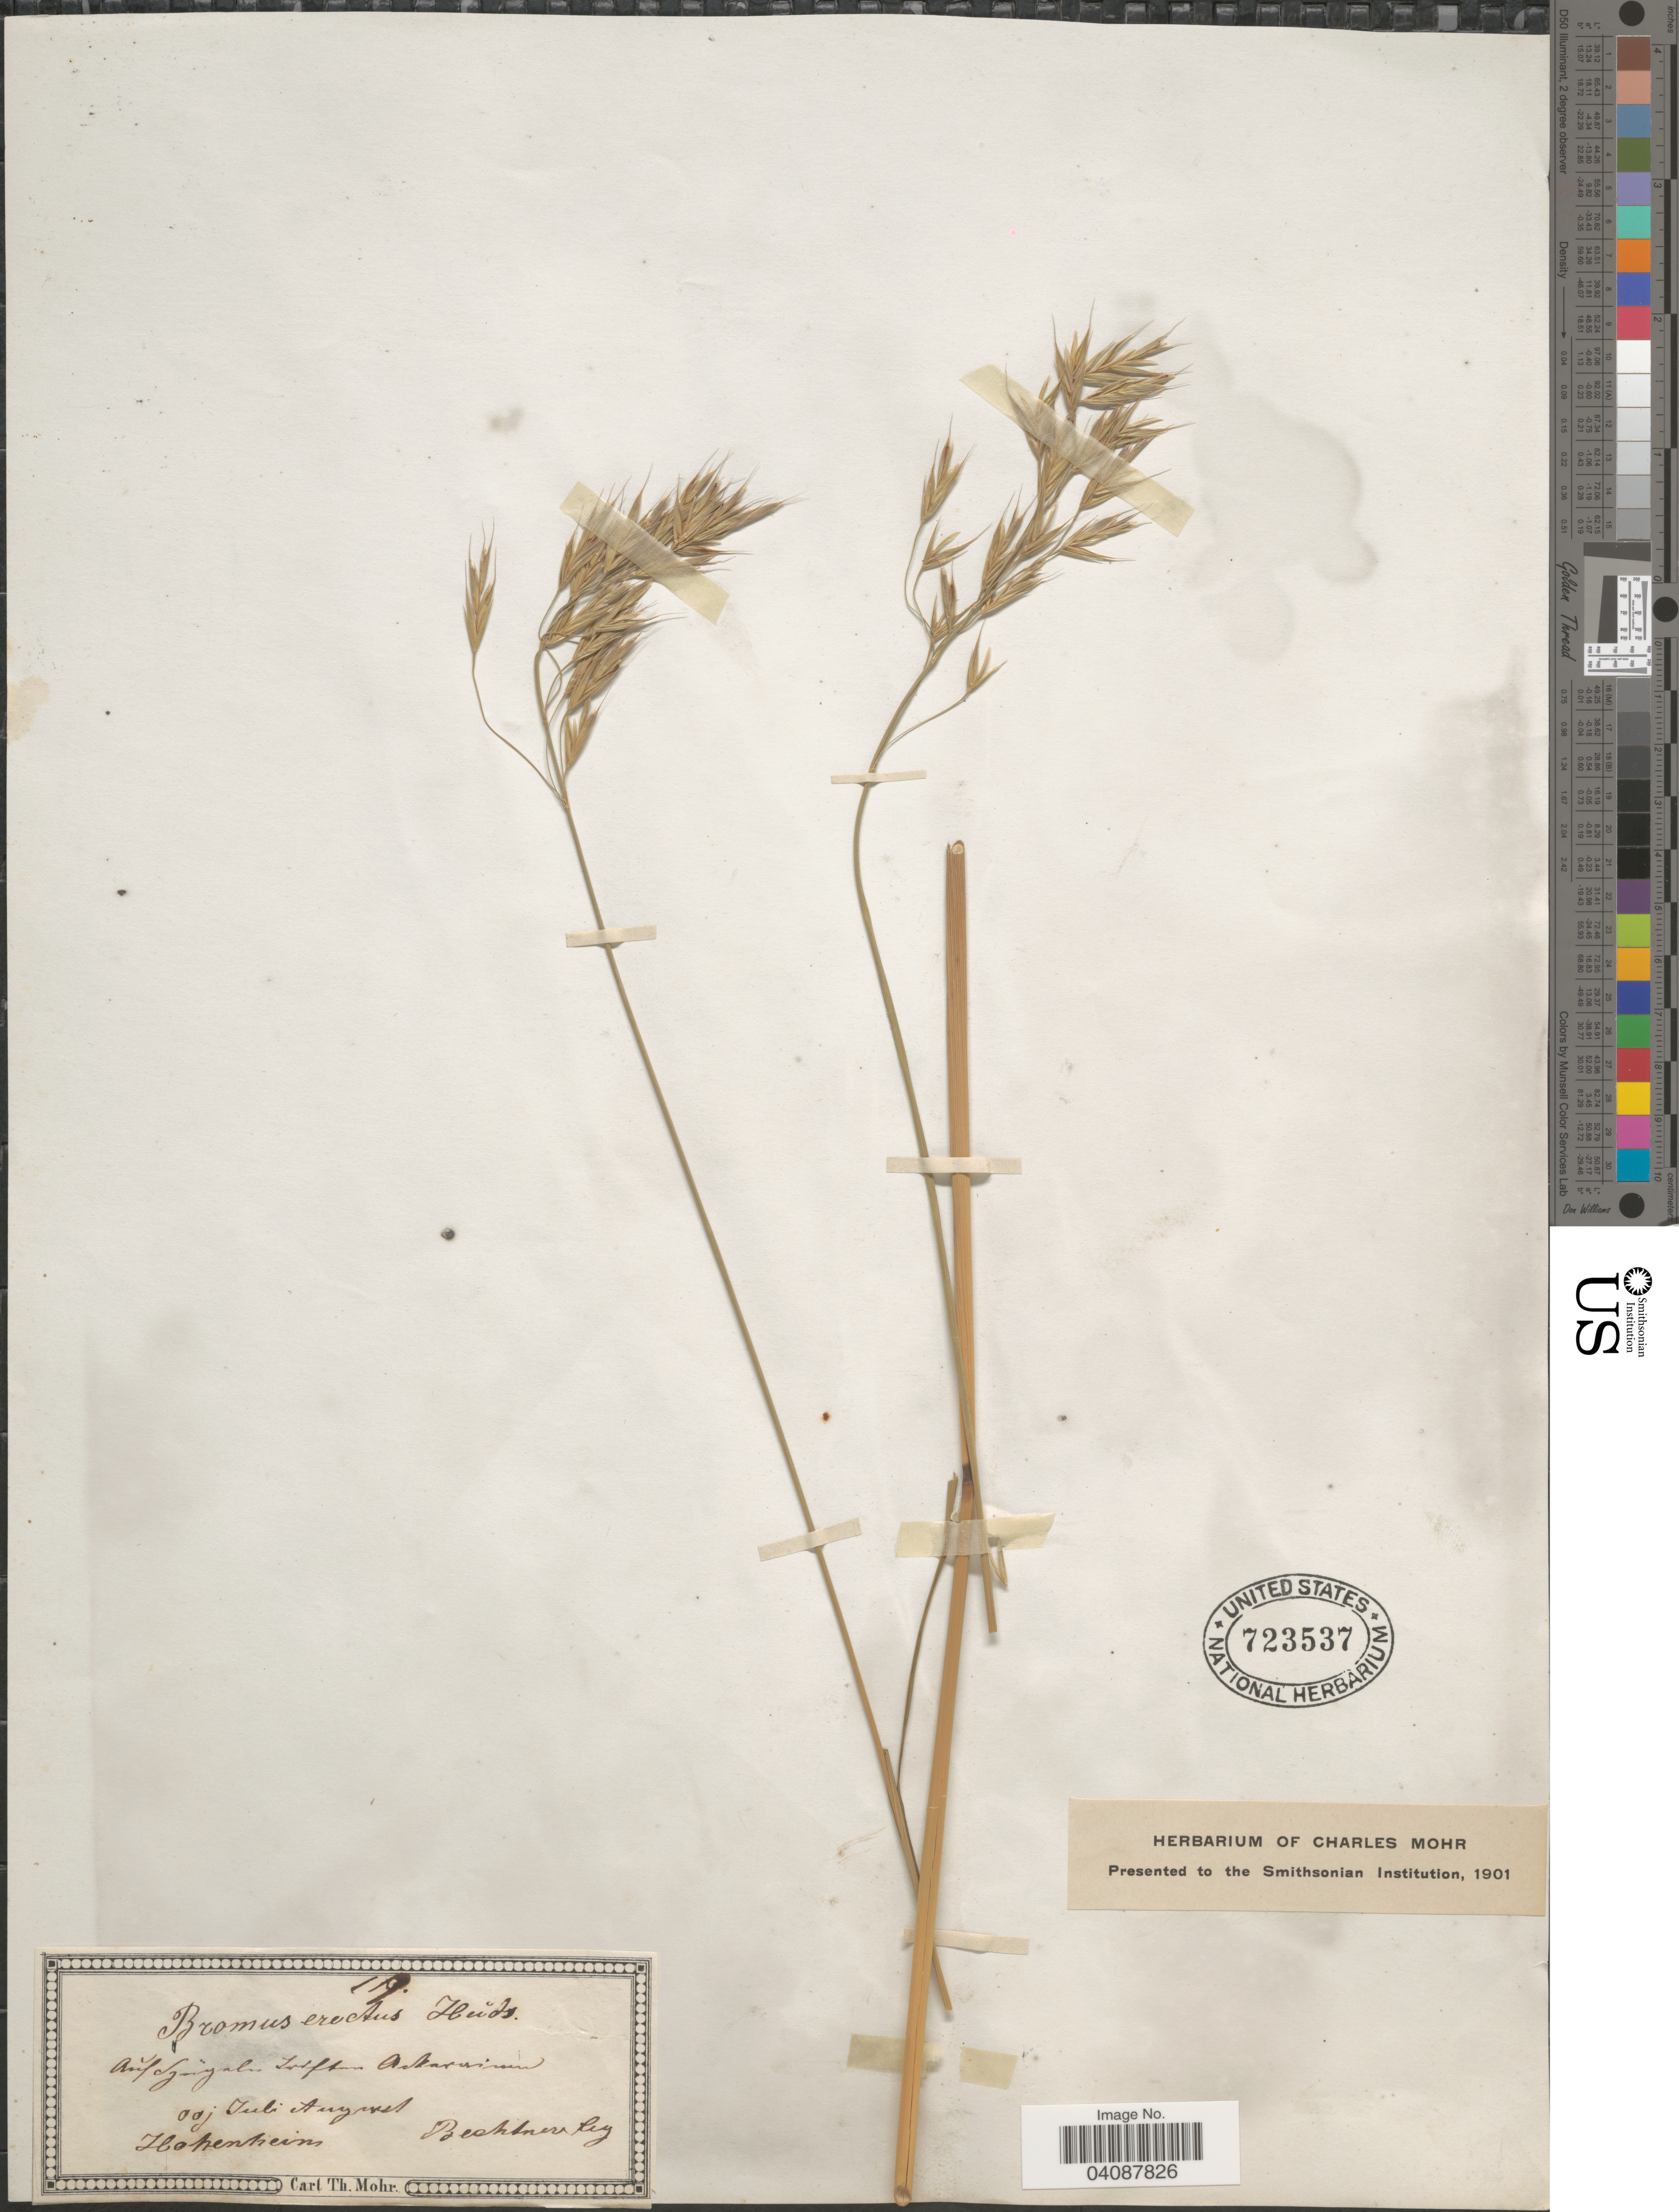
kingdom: Plantae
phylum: Tracheophyta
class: Liliopsida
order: Poales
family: Poaceae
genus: Bromus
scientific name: Bromus erectus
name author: Huds.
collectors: Bechtner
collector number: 119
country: Germany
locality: Auf [illegible text]. Hohenheim.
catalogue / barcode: US 723537